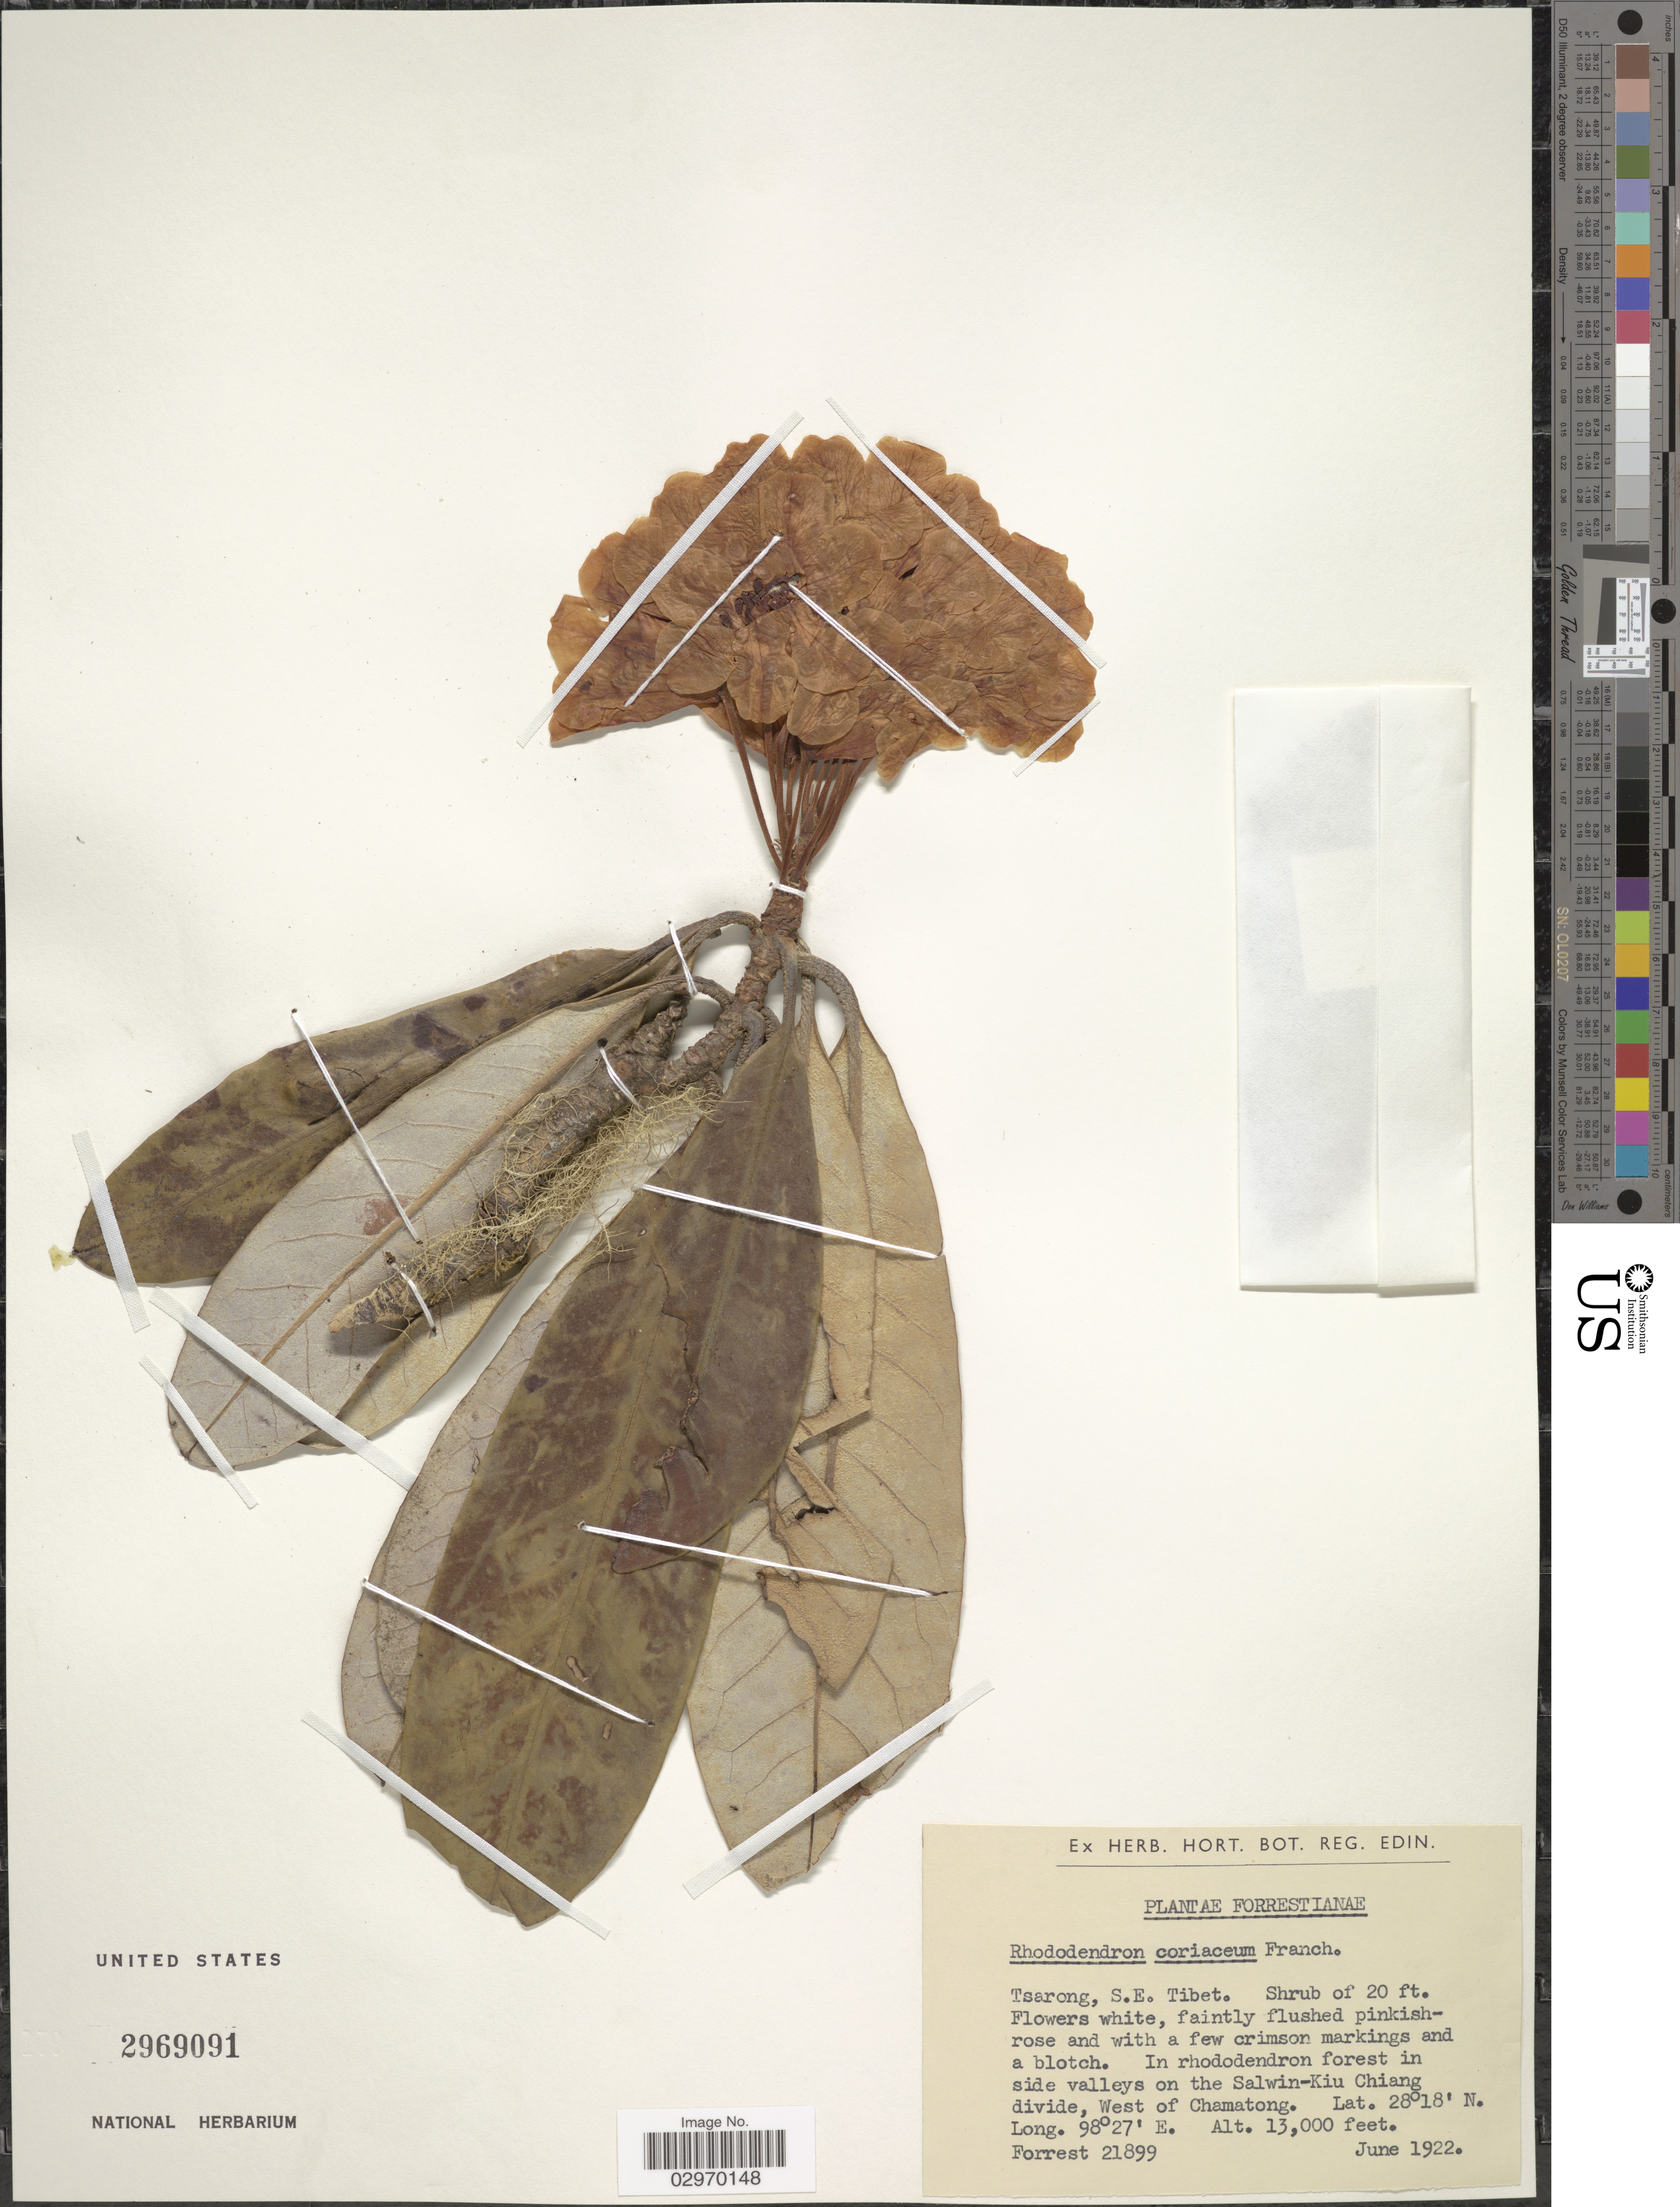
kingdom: Plantae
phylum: Tracheophyta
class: Magnoliopsida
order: Ericales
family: Ericaceae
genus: Rhododendron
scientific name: Rhododendron coriaceum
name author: Franch.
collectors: -. Forrest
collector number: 21899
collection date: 1922-06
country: China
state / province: Xizang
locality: Tsarong, S.E. Tibet. In side valleys on the Salwin-Kiu Chiang divide, West of Chamatong.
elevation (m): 3962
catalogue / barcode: US 2969091